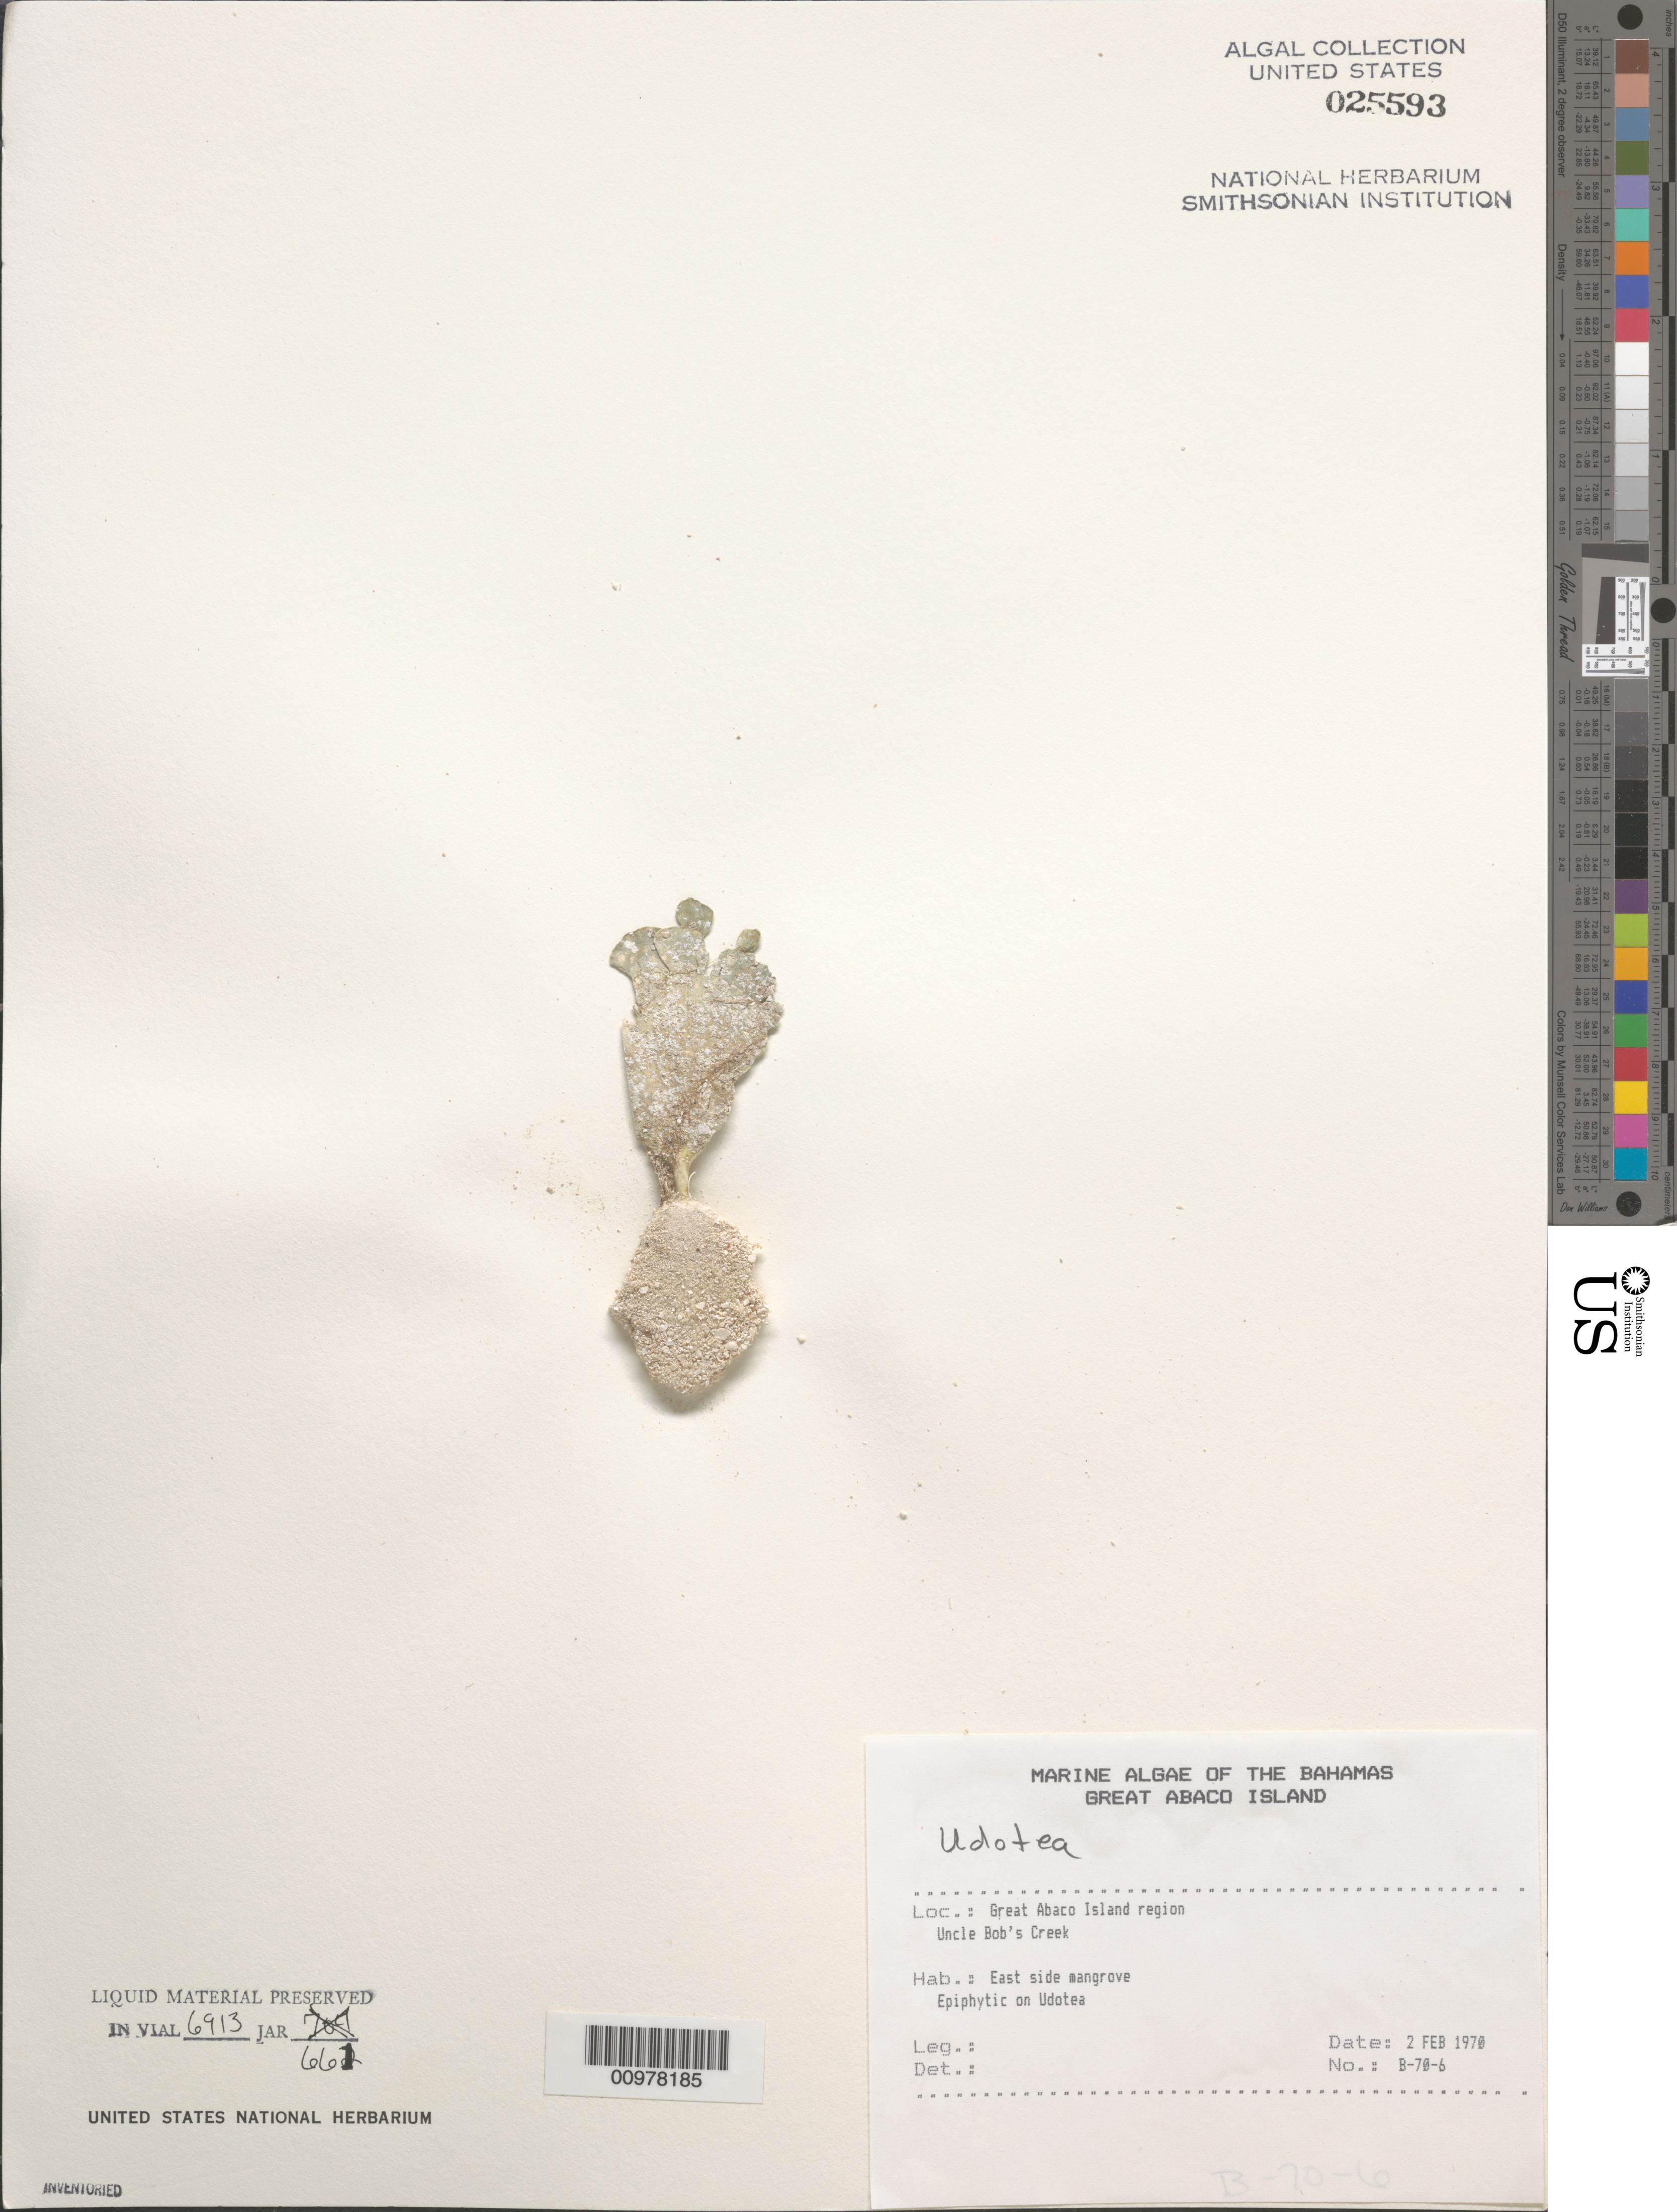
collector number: B-70-6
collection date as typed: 02 Feb 1970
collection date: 1970-02-02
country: Bahamas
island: Great Abaco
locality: Uncle Bob's Creek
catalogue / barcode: US 25593